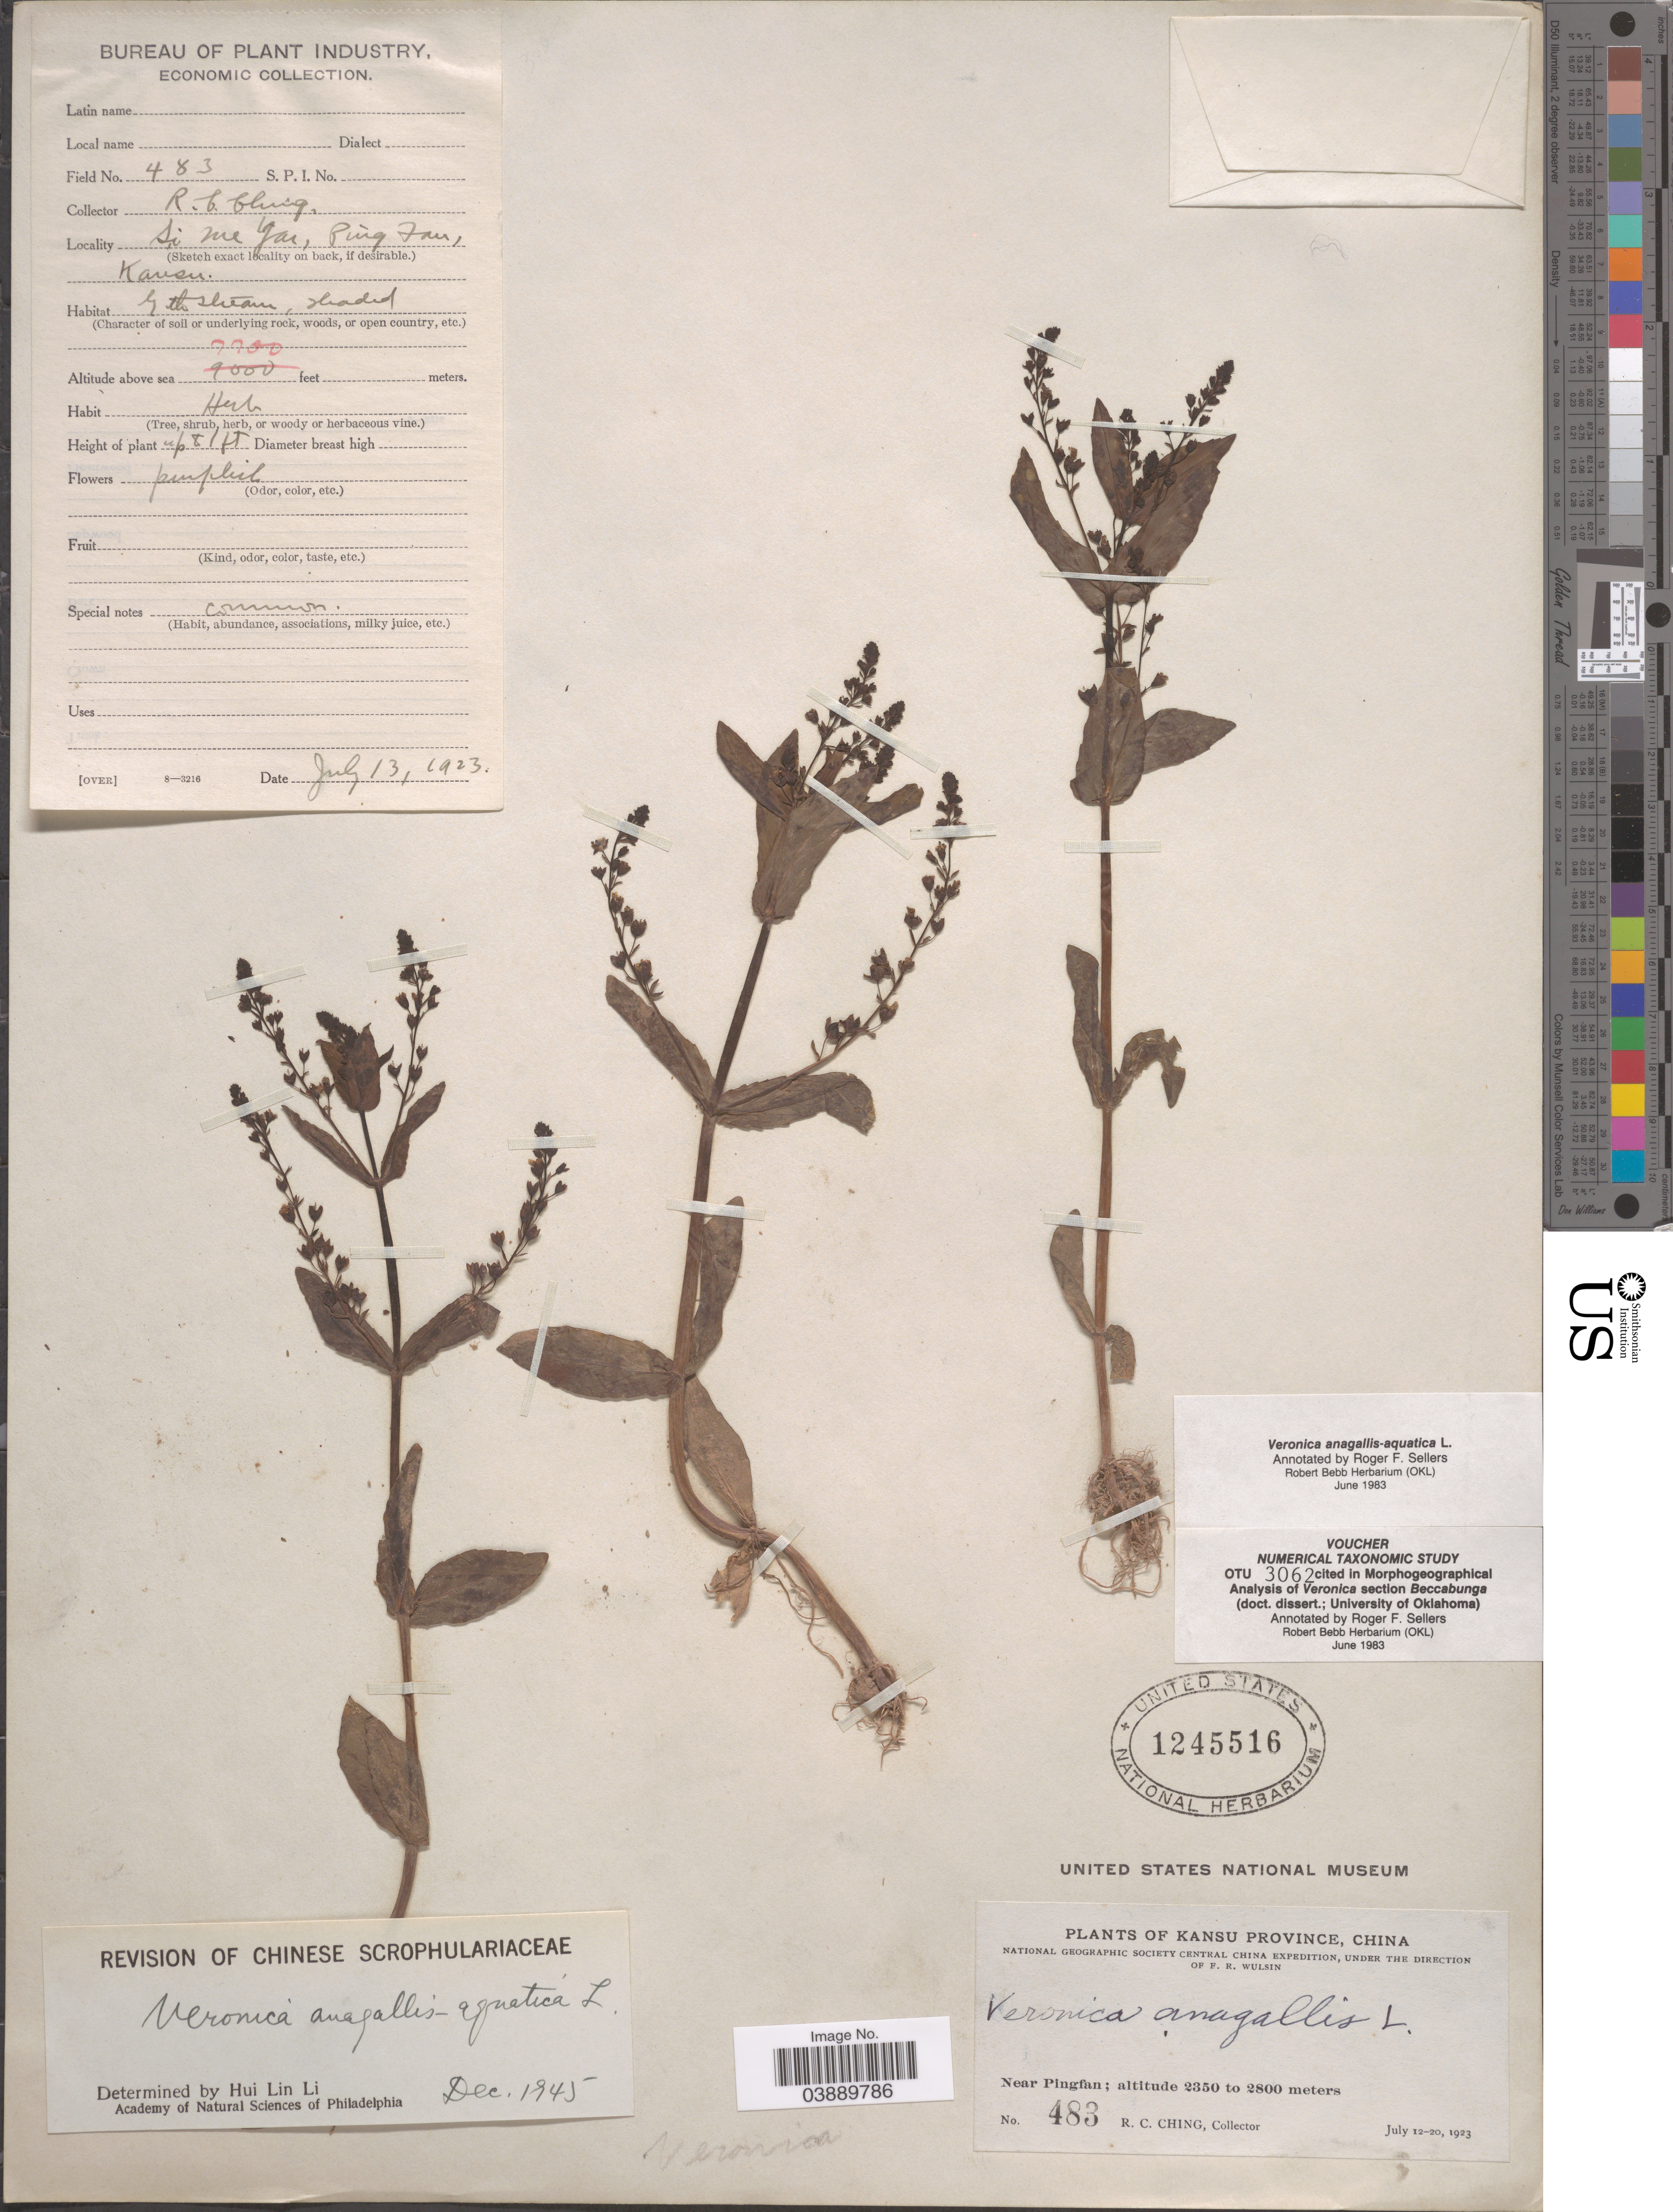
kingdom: Plantae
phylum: Tracheophyta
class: Magnoliopsida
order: Lamiales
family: Plantaginaceae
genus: Veronica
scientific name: Veronica anagallis-aquatica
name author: L.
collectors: R. C. Ching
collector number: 483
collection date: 1923-07-13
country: China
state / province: Gansu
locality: Si Me Yai, Ping Fan, Kansu Province.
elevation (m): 2347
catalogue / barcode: US 1245516